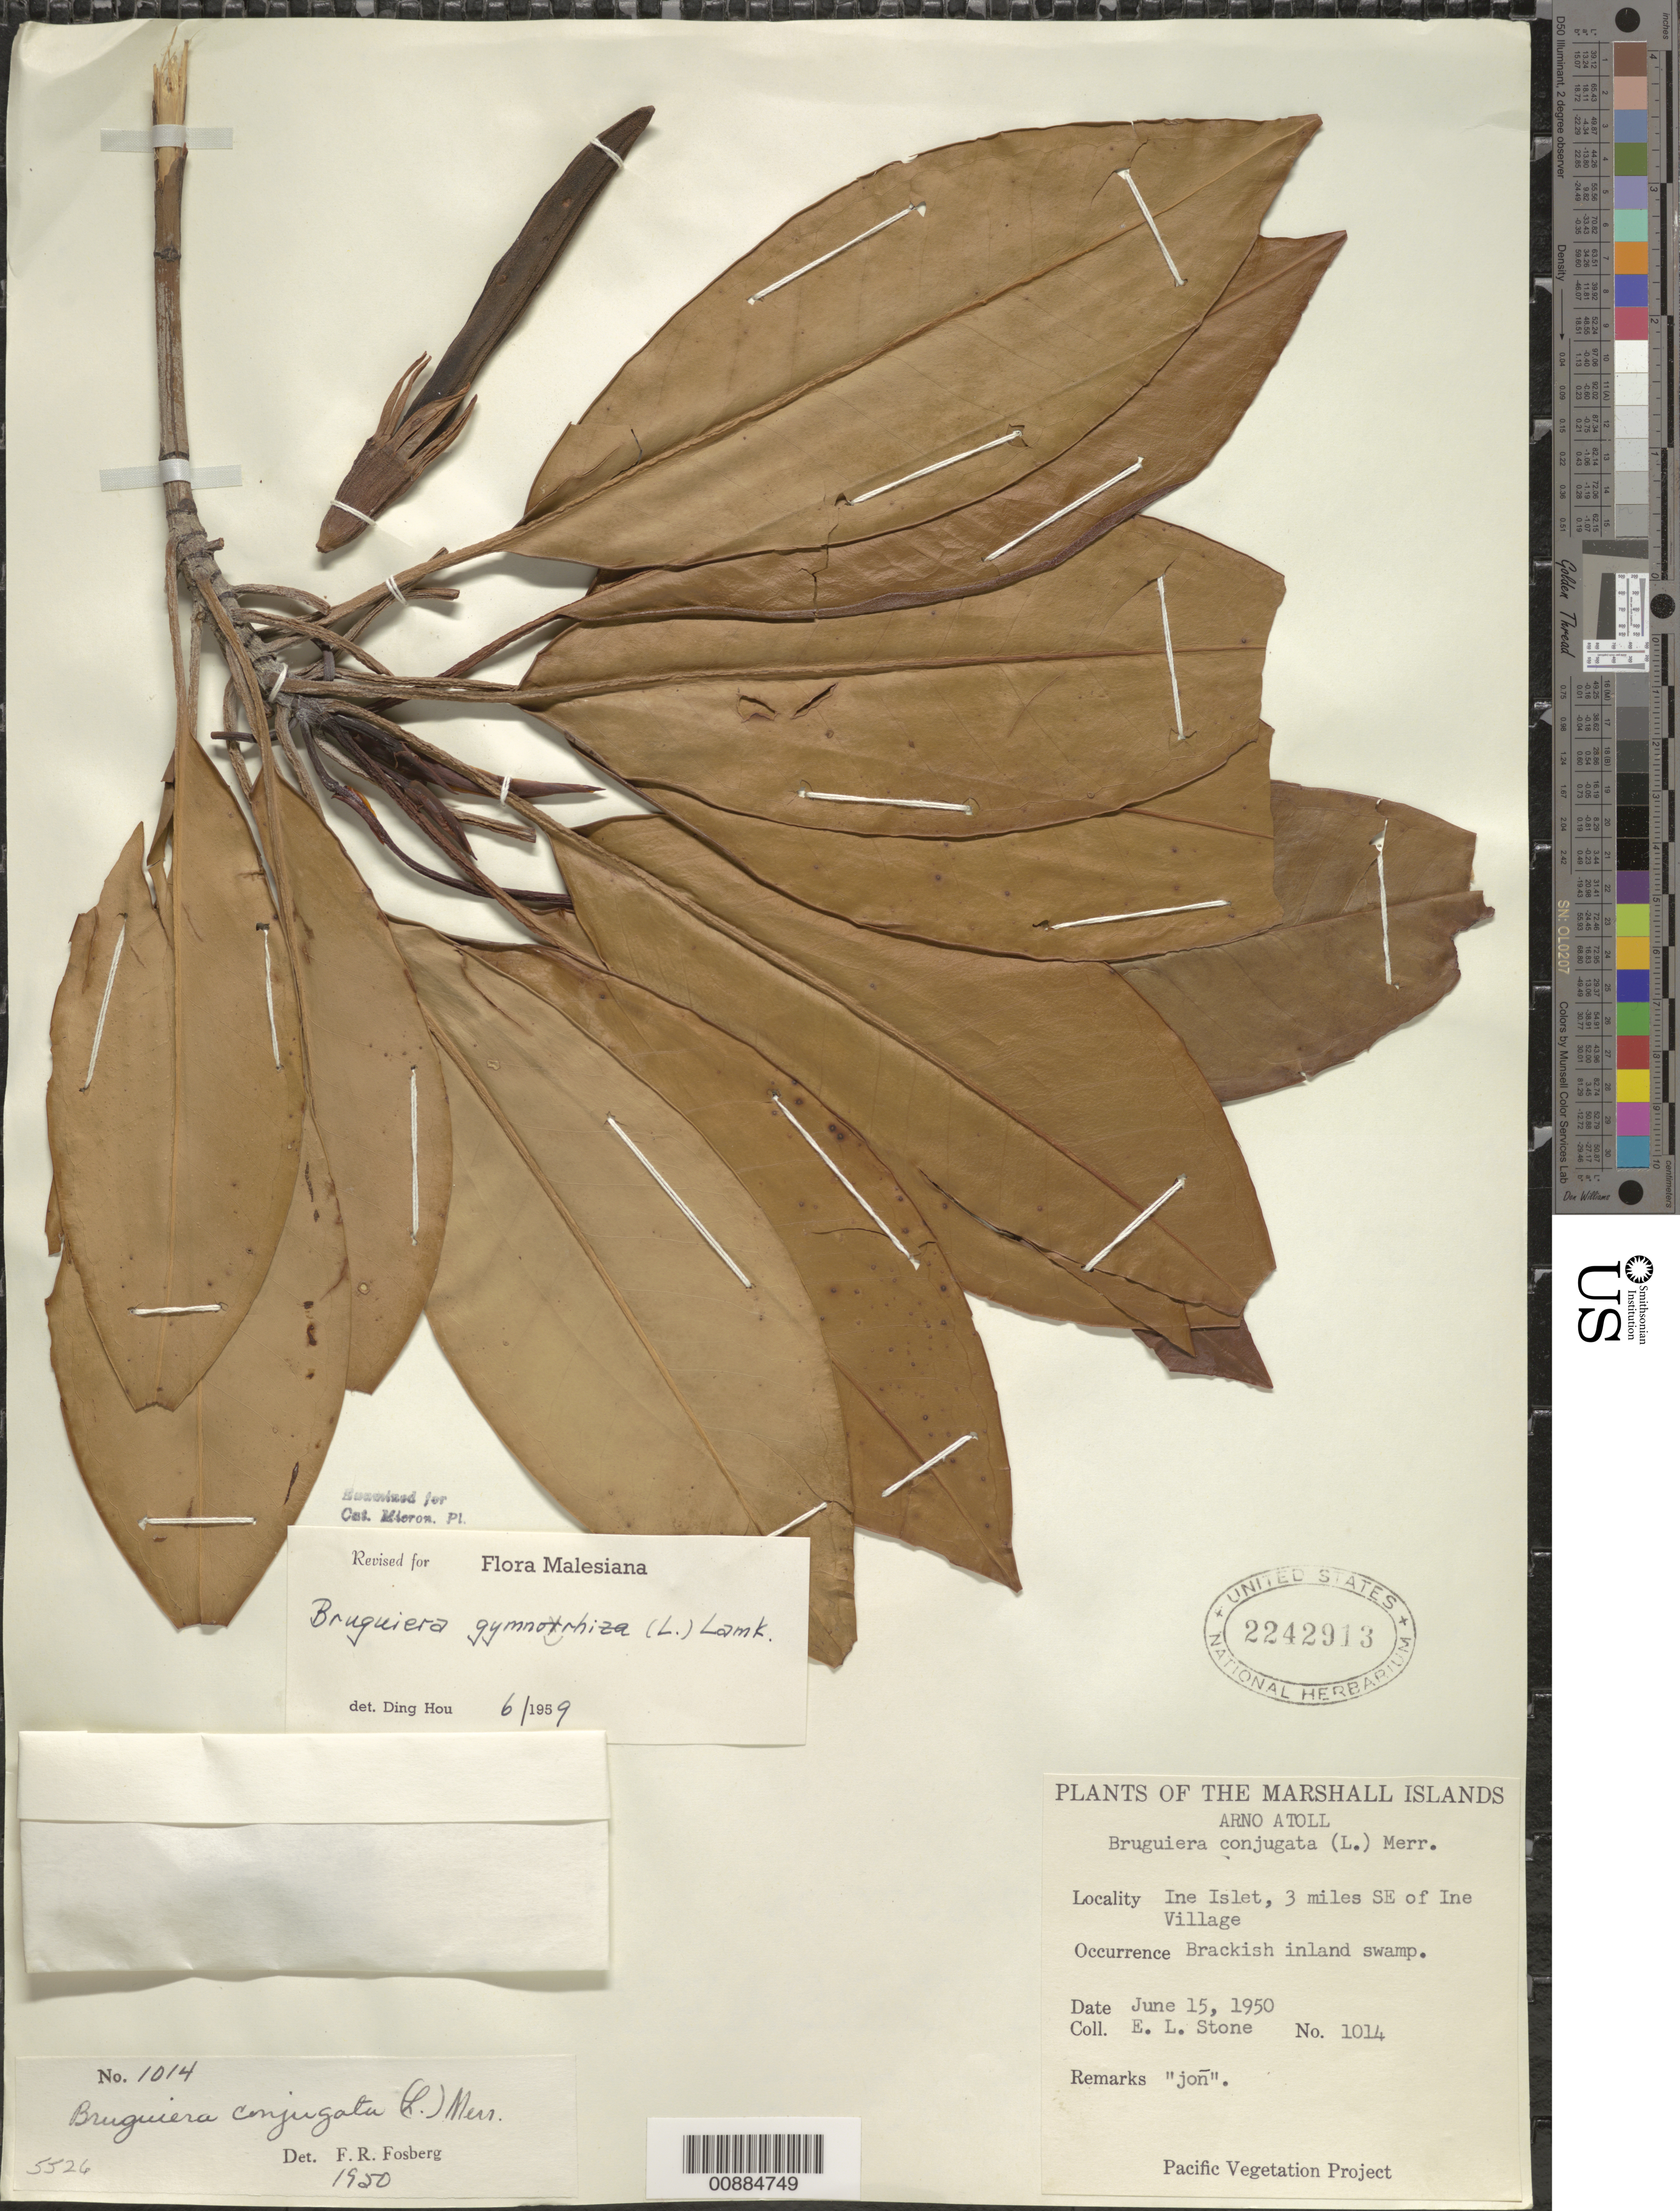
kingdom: Plantae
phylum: Tracheophyta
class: Magnoliopsida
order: Malpighiales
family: Rhizophoraceae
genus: Bruguiera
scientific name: Bruguiera gymnorhiza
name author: (L.) Savigny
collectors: E. L. Stone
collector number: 1014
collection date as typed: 15 Jun 1950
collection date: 1950-06-15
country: Marshall Islands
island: Arno Atoll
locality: Ine Islet, 3 miles SE of Ine Village.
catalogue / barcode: US 2242913